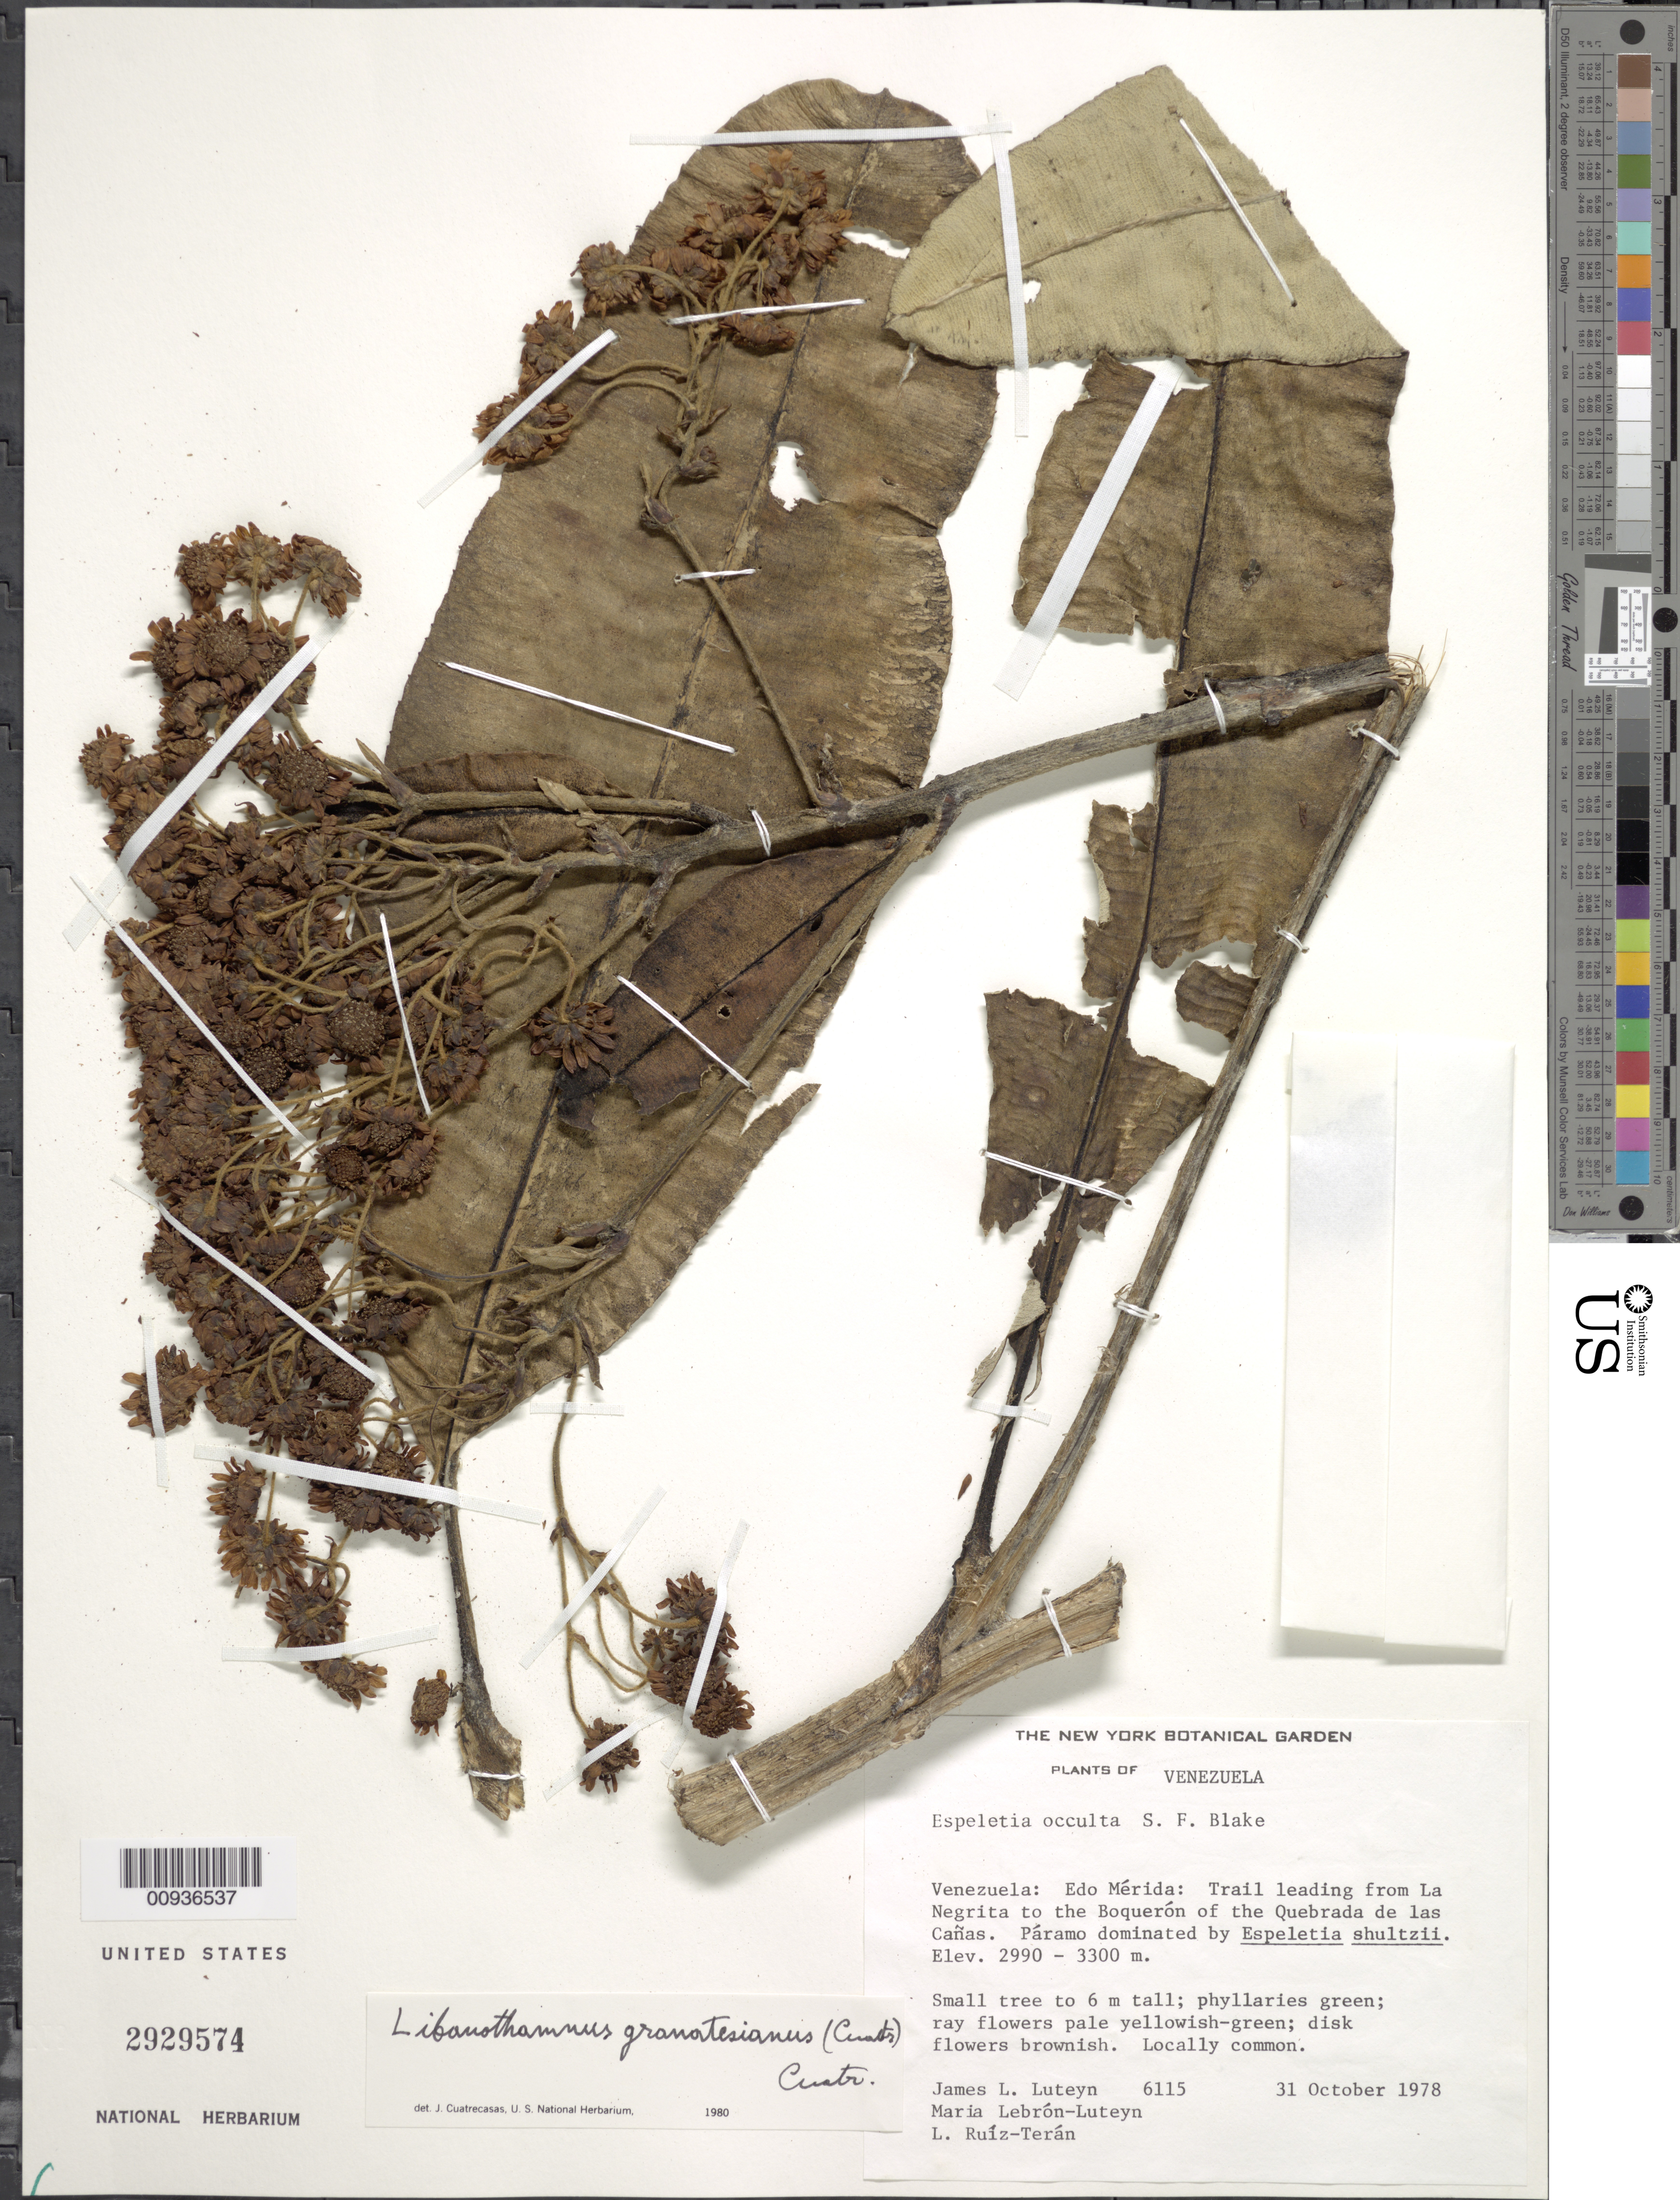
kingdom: Plantae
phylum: Tracheophyta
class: Magnoliopsida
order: Asterales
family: Asteraceae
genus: Libanothamnus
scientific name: Libanothamnus banksiifolius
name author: (Sch. Bip. & Ettingsh.) Cuatrec.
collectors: J. L. Luteyn, M. L. Lebrón-Luteyn & L. E. Ruíz-Terán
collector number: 6115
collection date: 1978-10-31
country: Venezuela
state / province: Mérida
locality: Trail leading from La Negrita to the Boqueron of the Quebrada de las Canas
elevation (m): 2990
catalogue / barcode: US 2929574